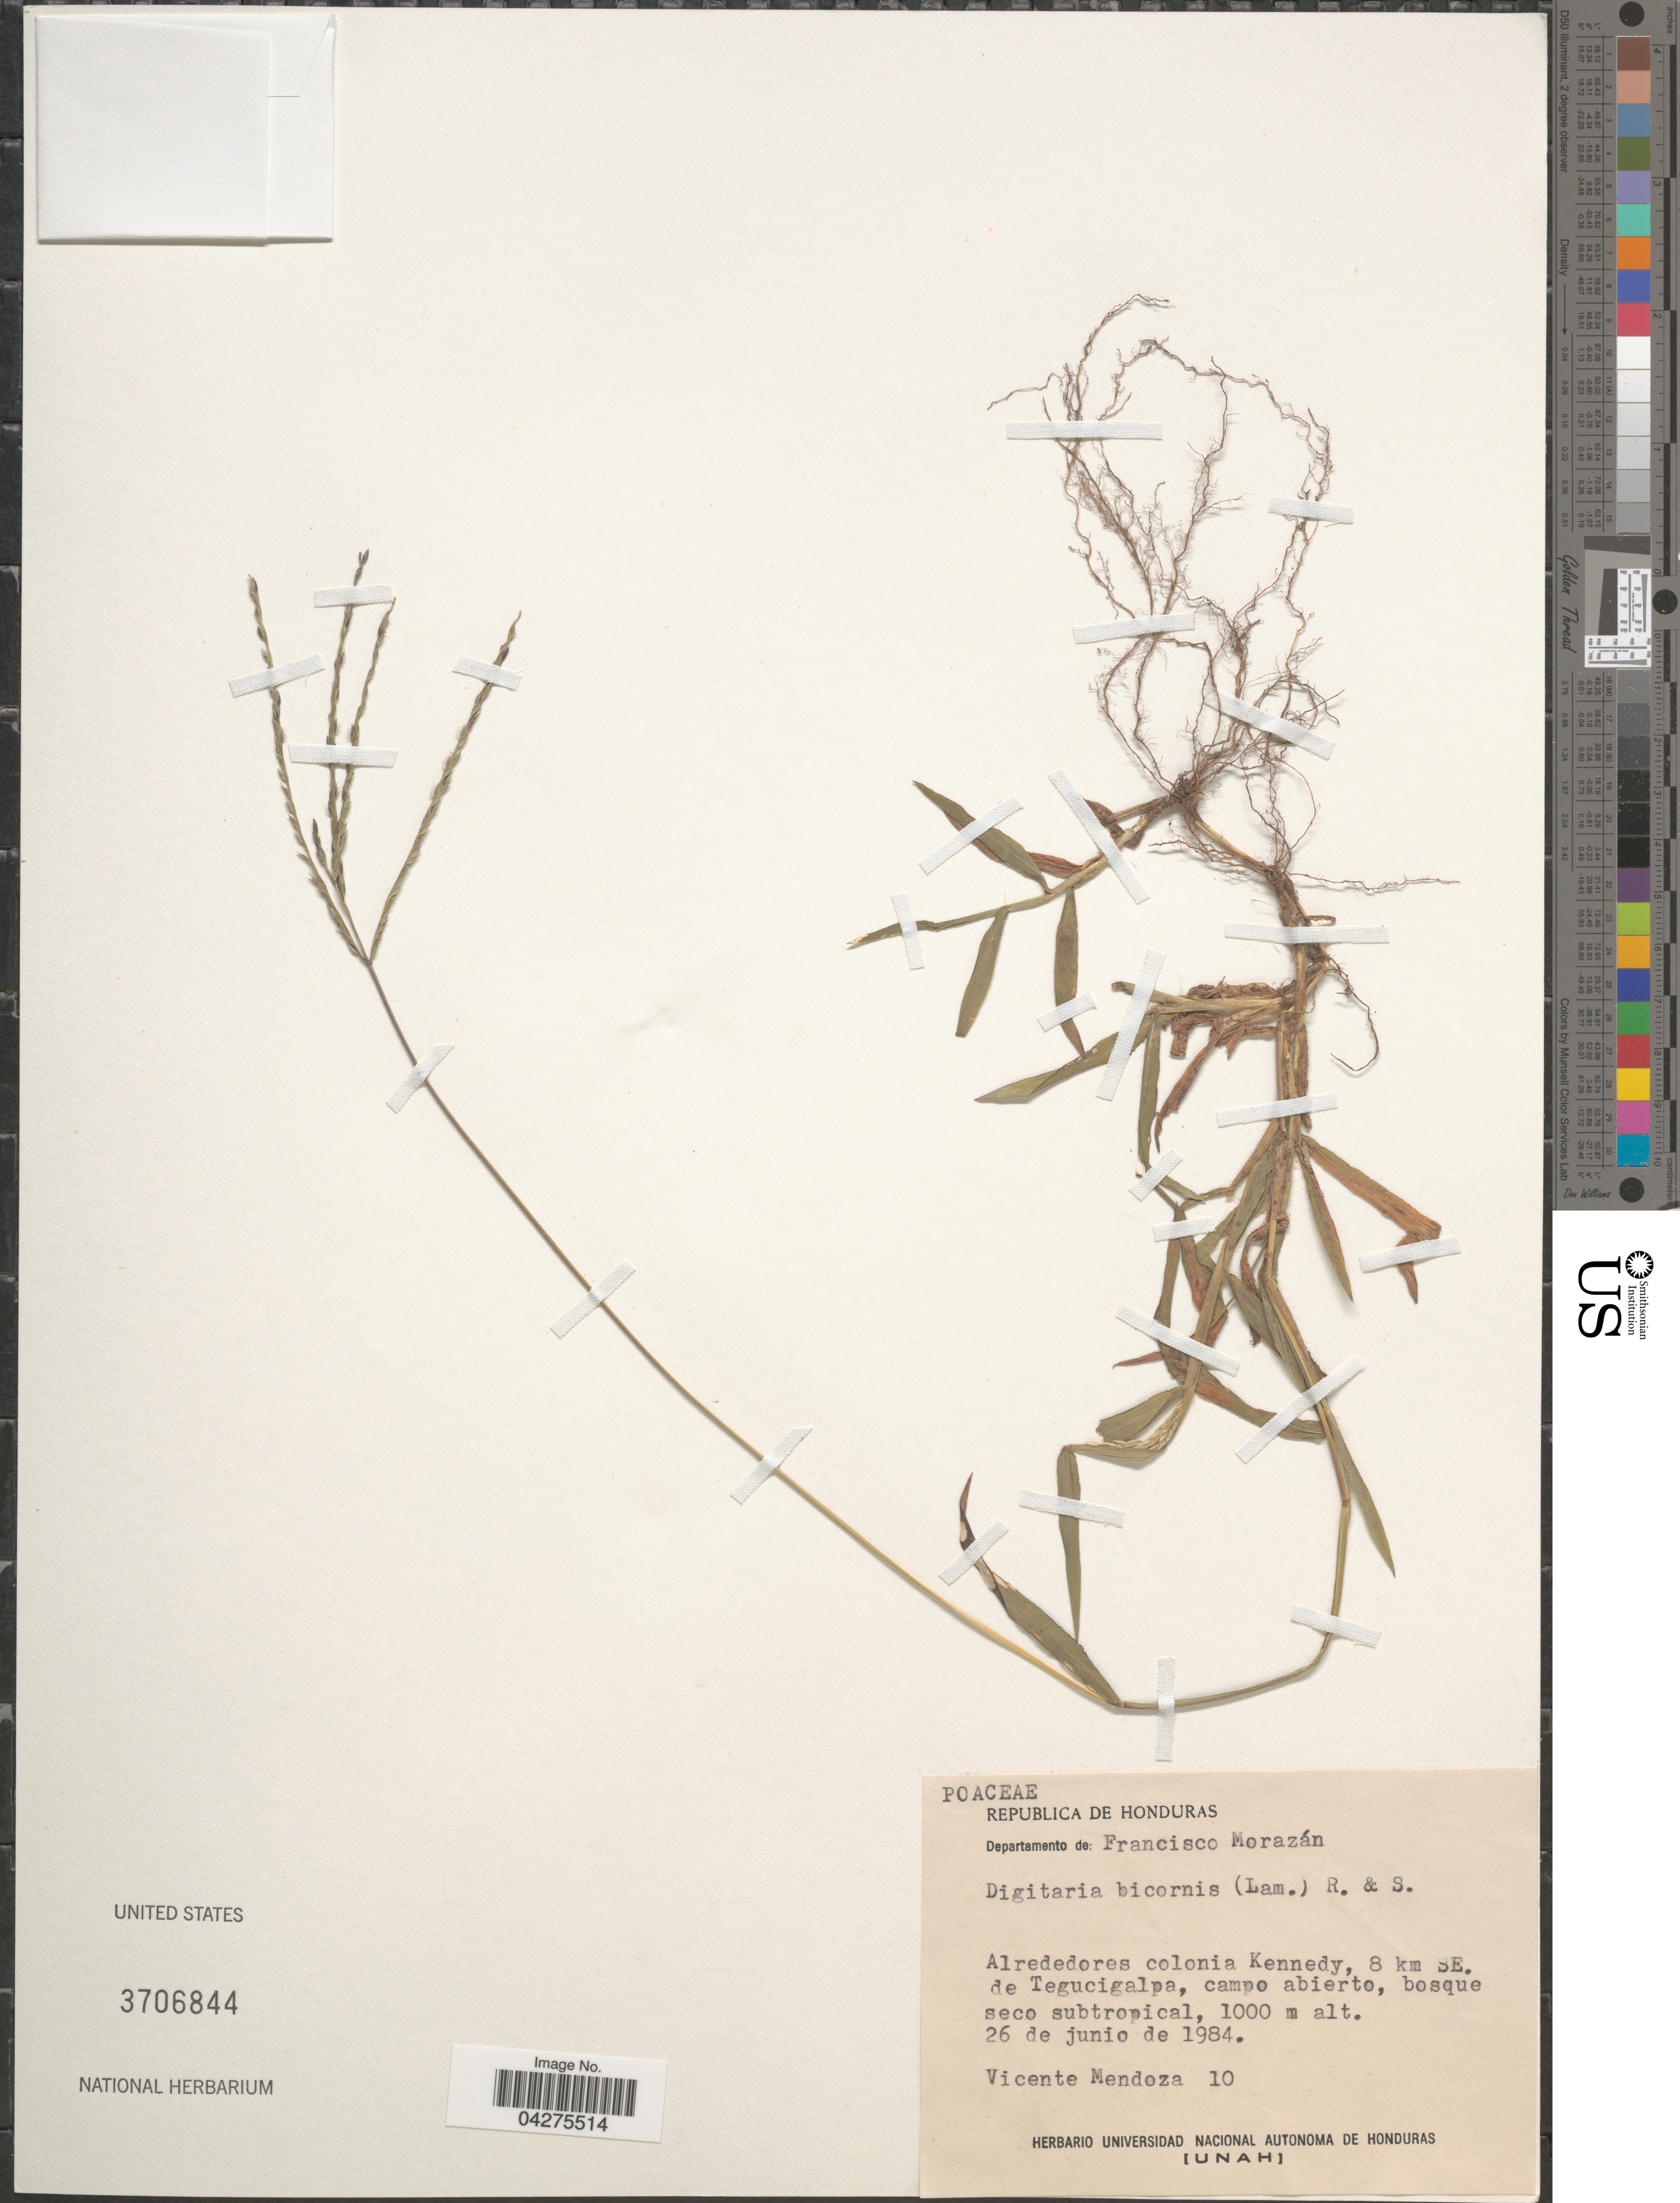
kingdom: Plantae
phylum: Tracheophyta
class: Liliopsida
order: Poales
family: Poaceae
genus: Digitaria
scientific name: Digitaria bicornis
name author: (Lam.) Roem. & Schult.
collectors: V. Mendoza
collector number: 10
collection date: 1984-06-26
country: Honduras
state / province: Fco. Morazán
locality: Departamento de: Francisco Morazán. Alrededores colonia Kennedy, 8 km SE. de Tegucigalpa.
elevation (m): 1000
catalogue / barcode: US 3706844